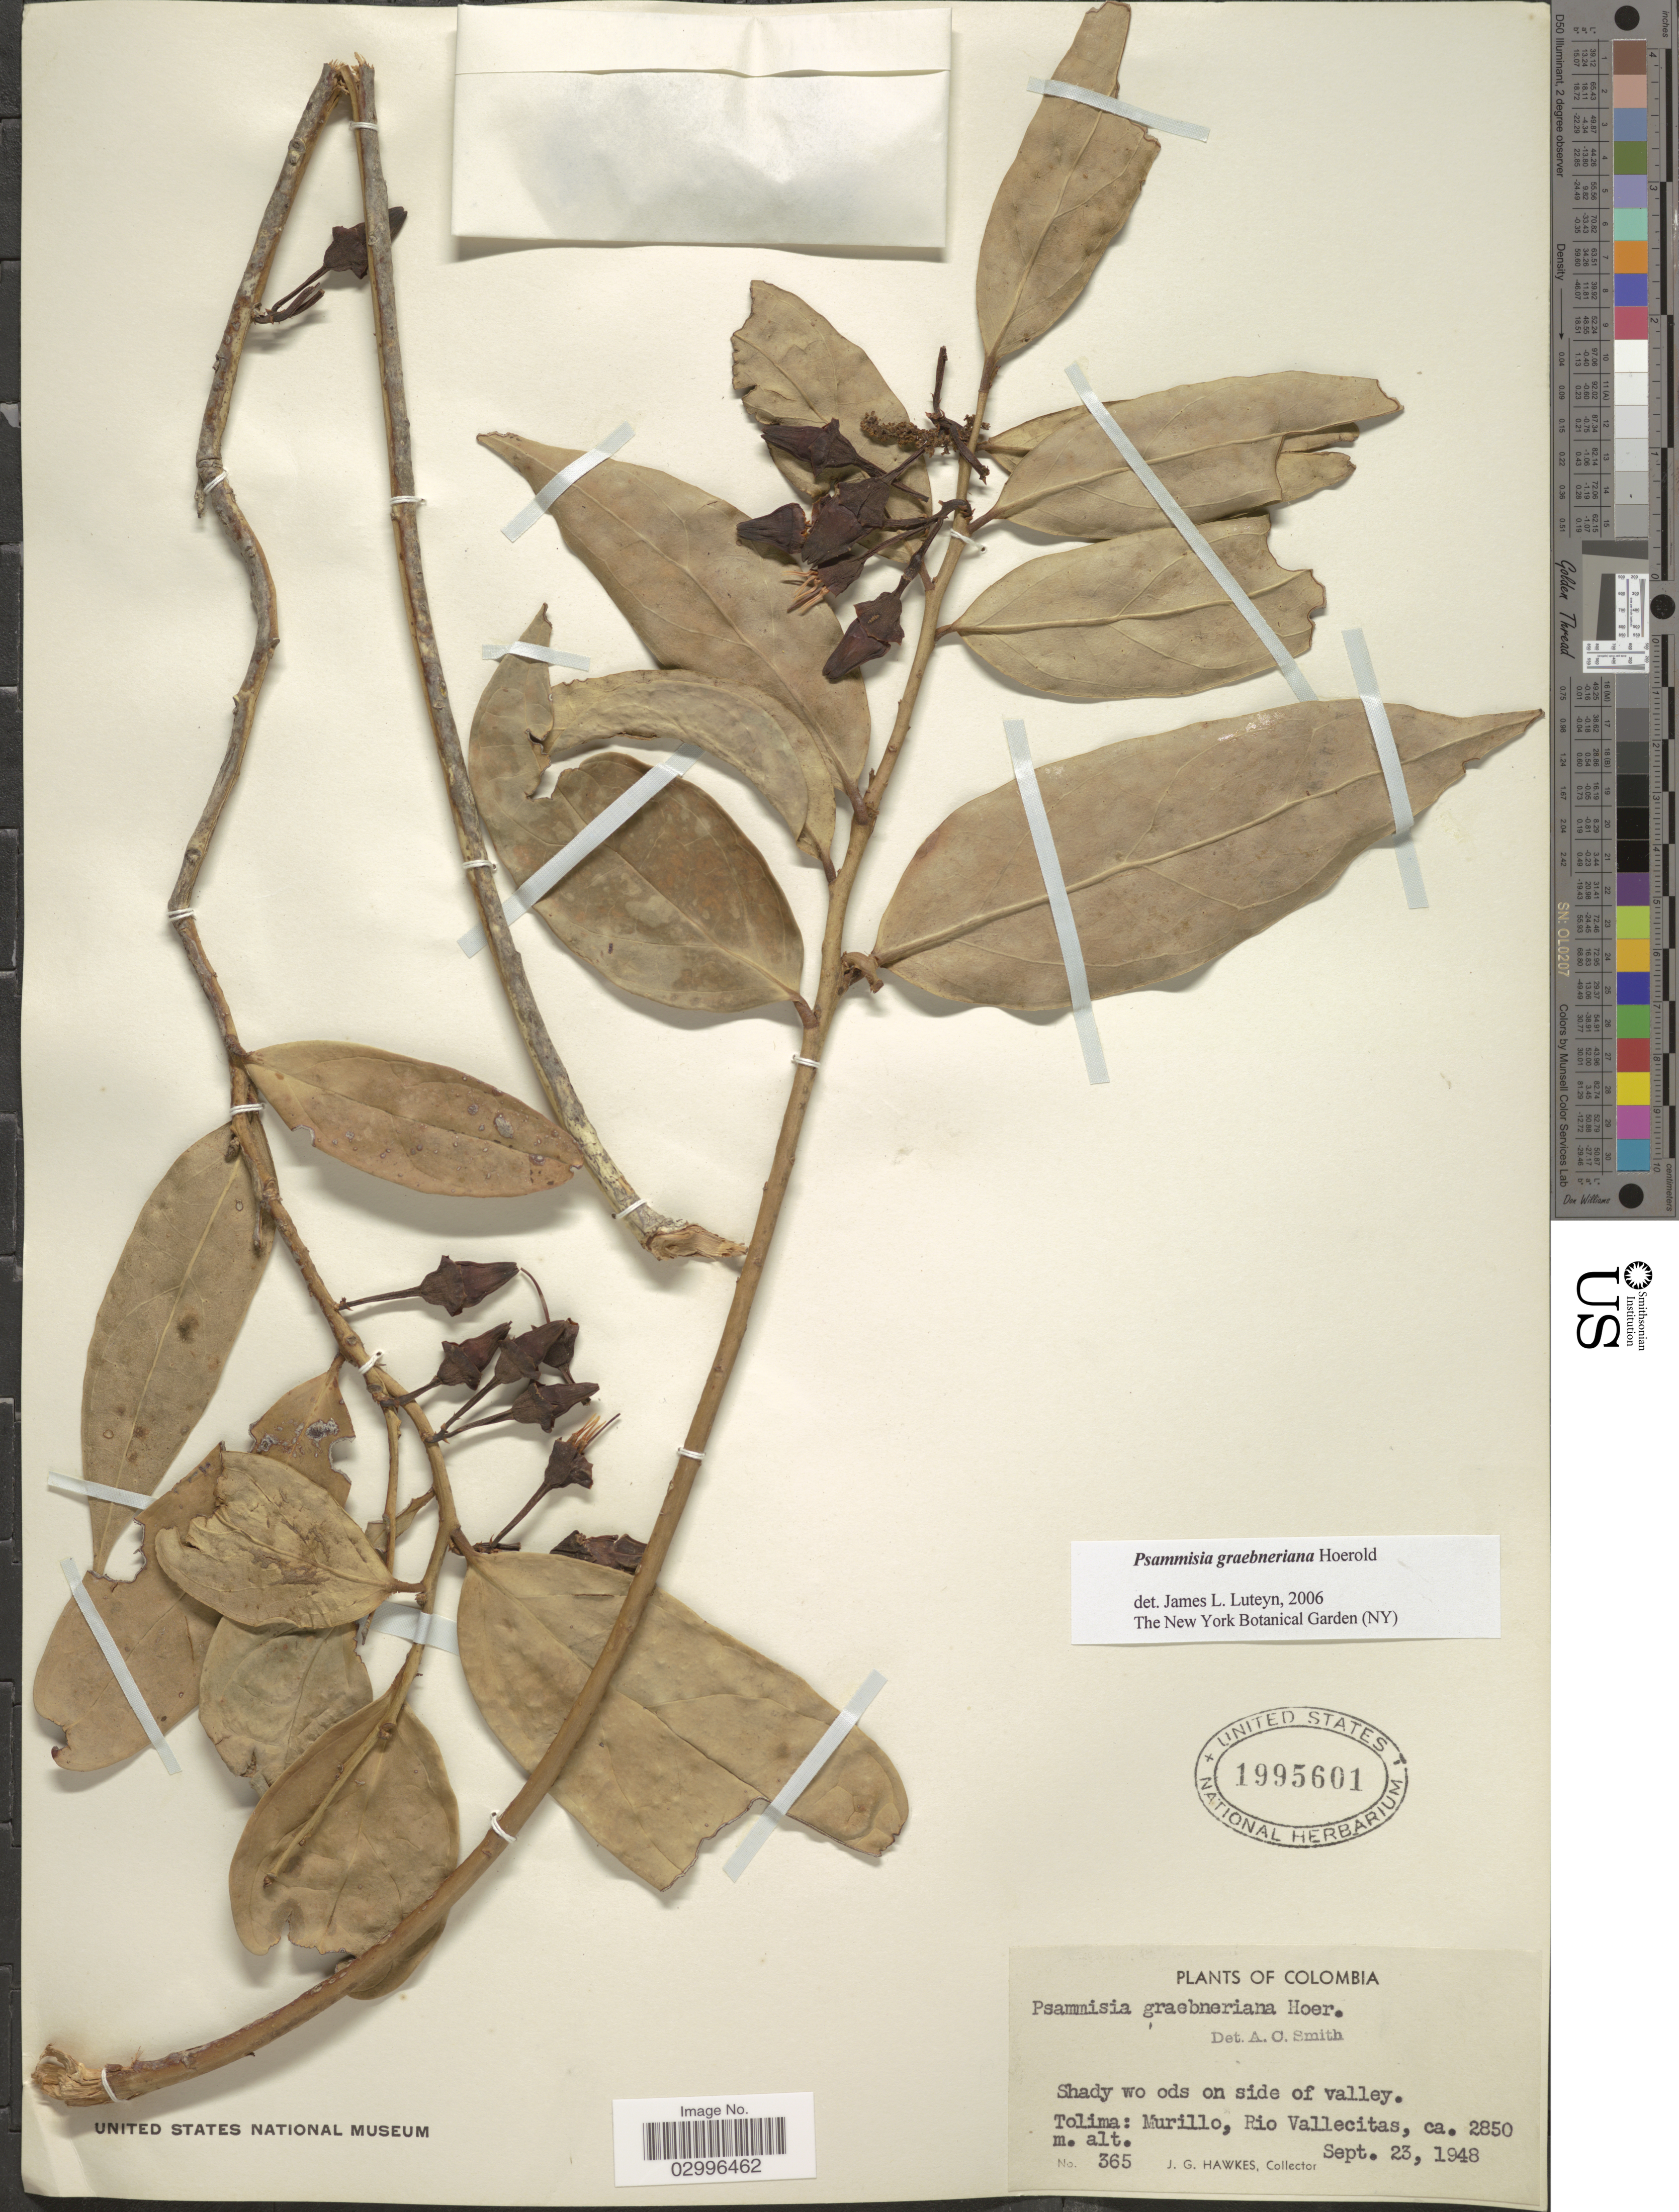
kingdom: Plantae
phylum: Tracheophyta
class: Magnoliopsida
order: Ericales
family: Ericaceae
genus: Psammisia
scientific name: Psammisia graebneriana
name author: Hoerold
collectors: J. Hawkes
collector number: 365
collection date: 1948-09-23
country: Colombia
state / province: Tolima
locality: Murillo, Rio Vallecitas.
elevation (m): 2850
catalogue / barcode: US 1995601